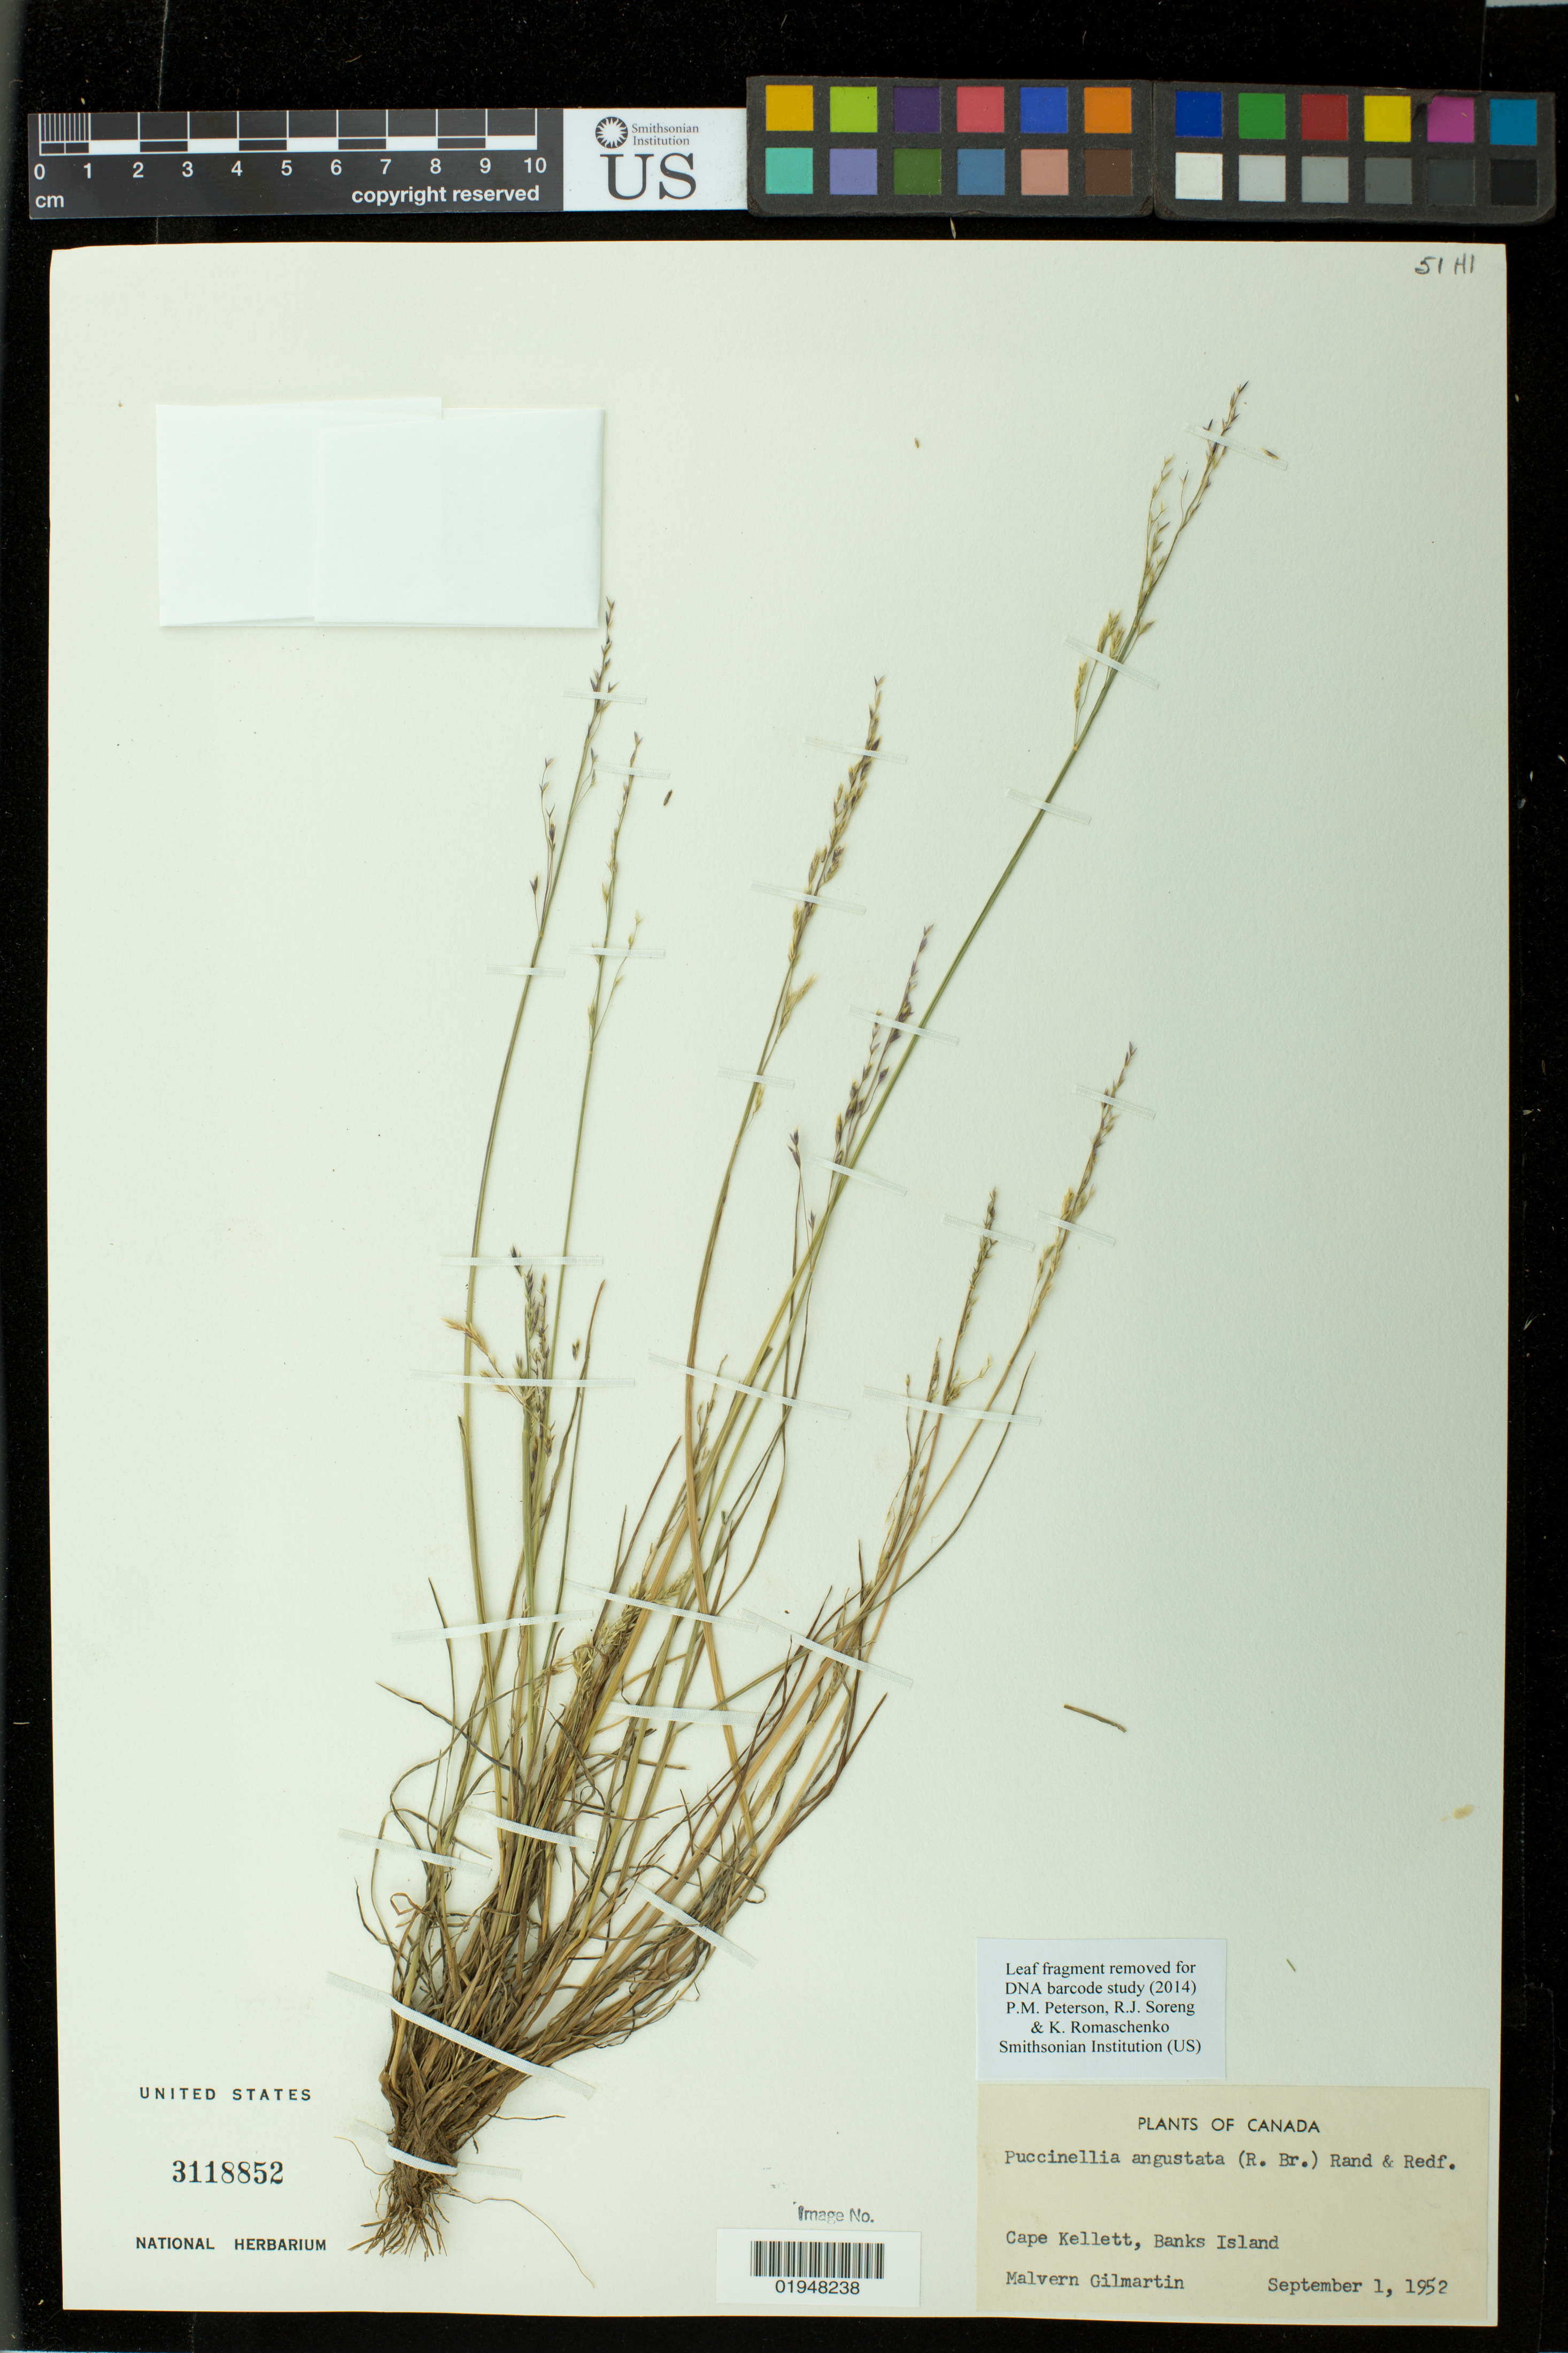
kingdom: Plantae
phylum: Tracheophyta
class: Liliopsida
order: Poales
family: Poaceae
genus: Puccinellia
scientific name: Puccinellia angustata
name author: (R. Br.) Nash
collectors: M. Gilmartin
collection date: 1952-09-01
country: Canada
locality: Cape Kellett, Banks Island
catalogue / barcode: US 3118852